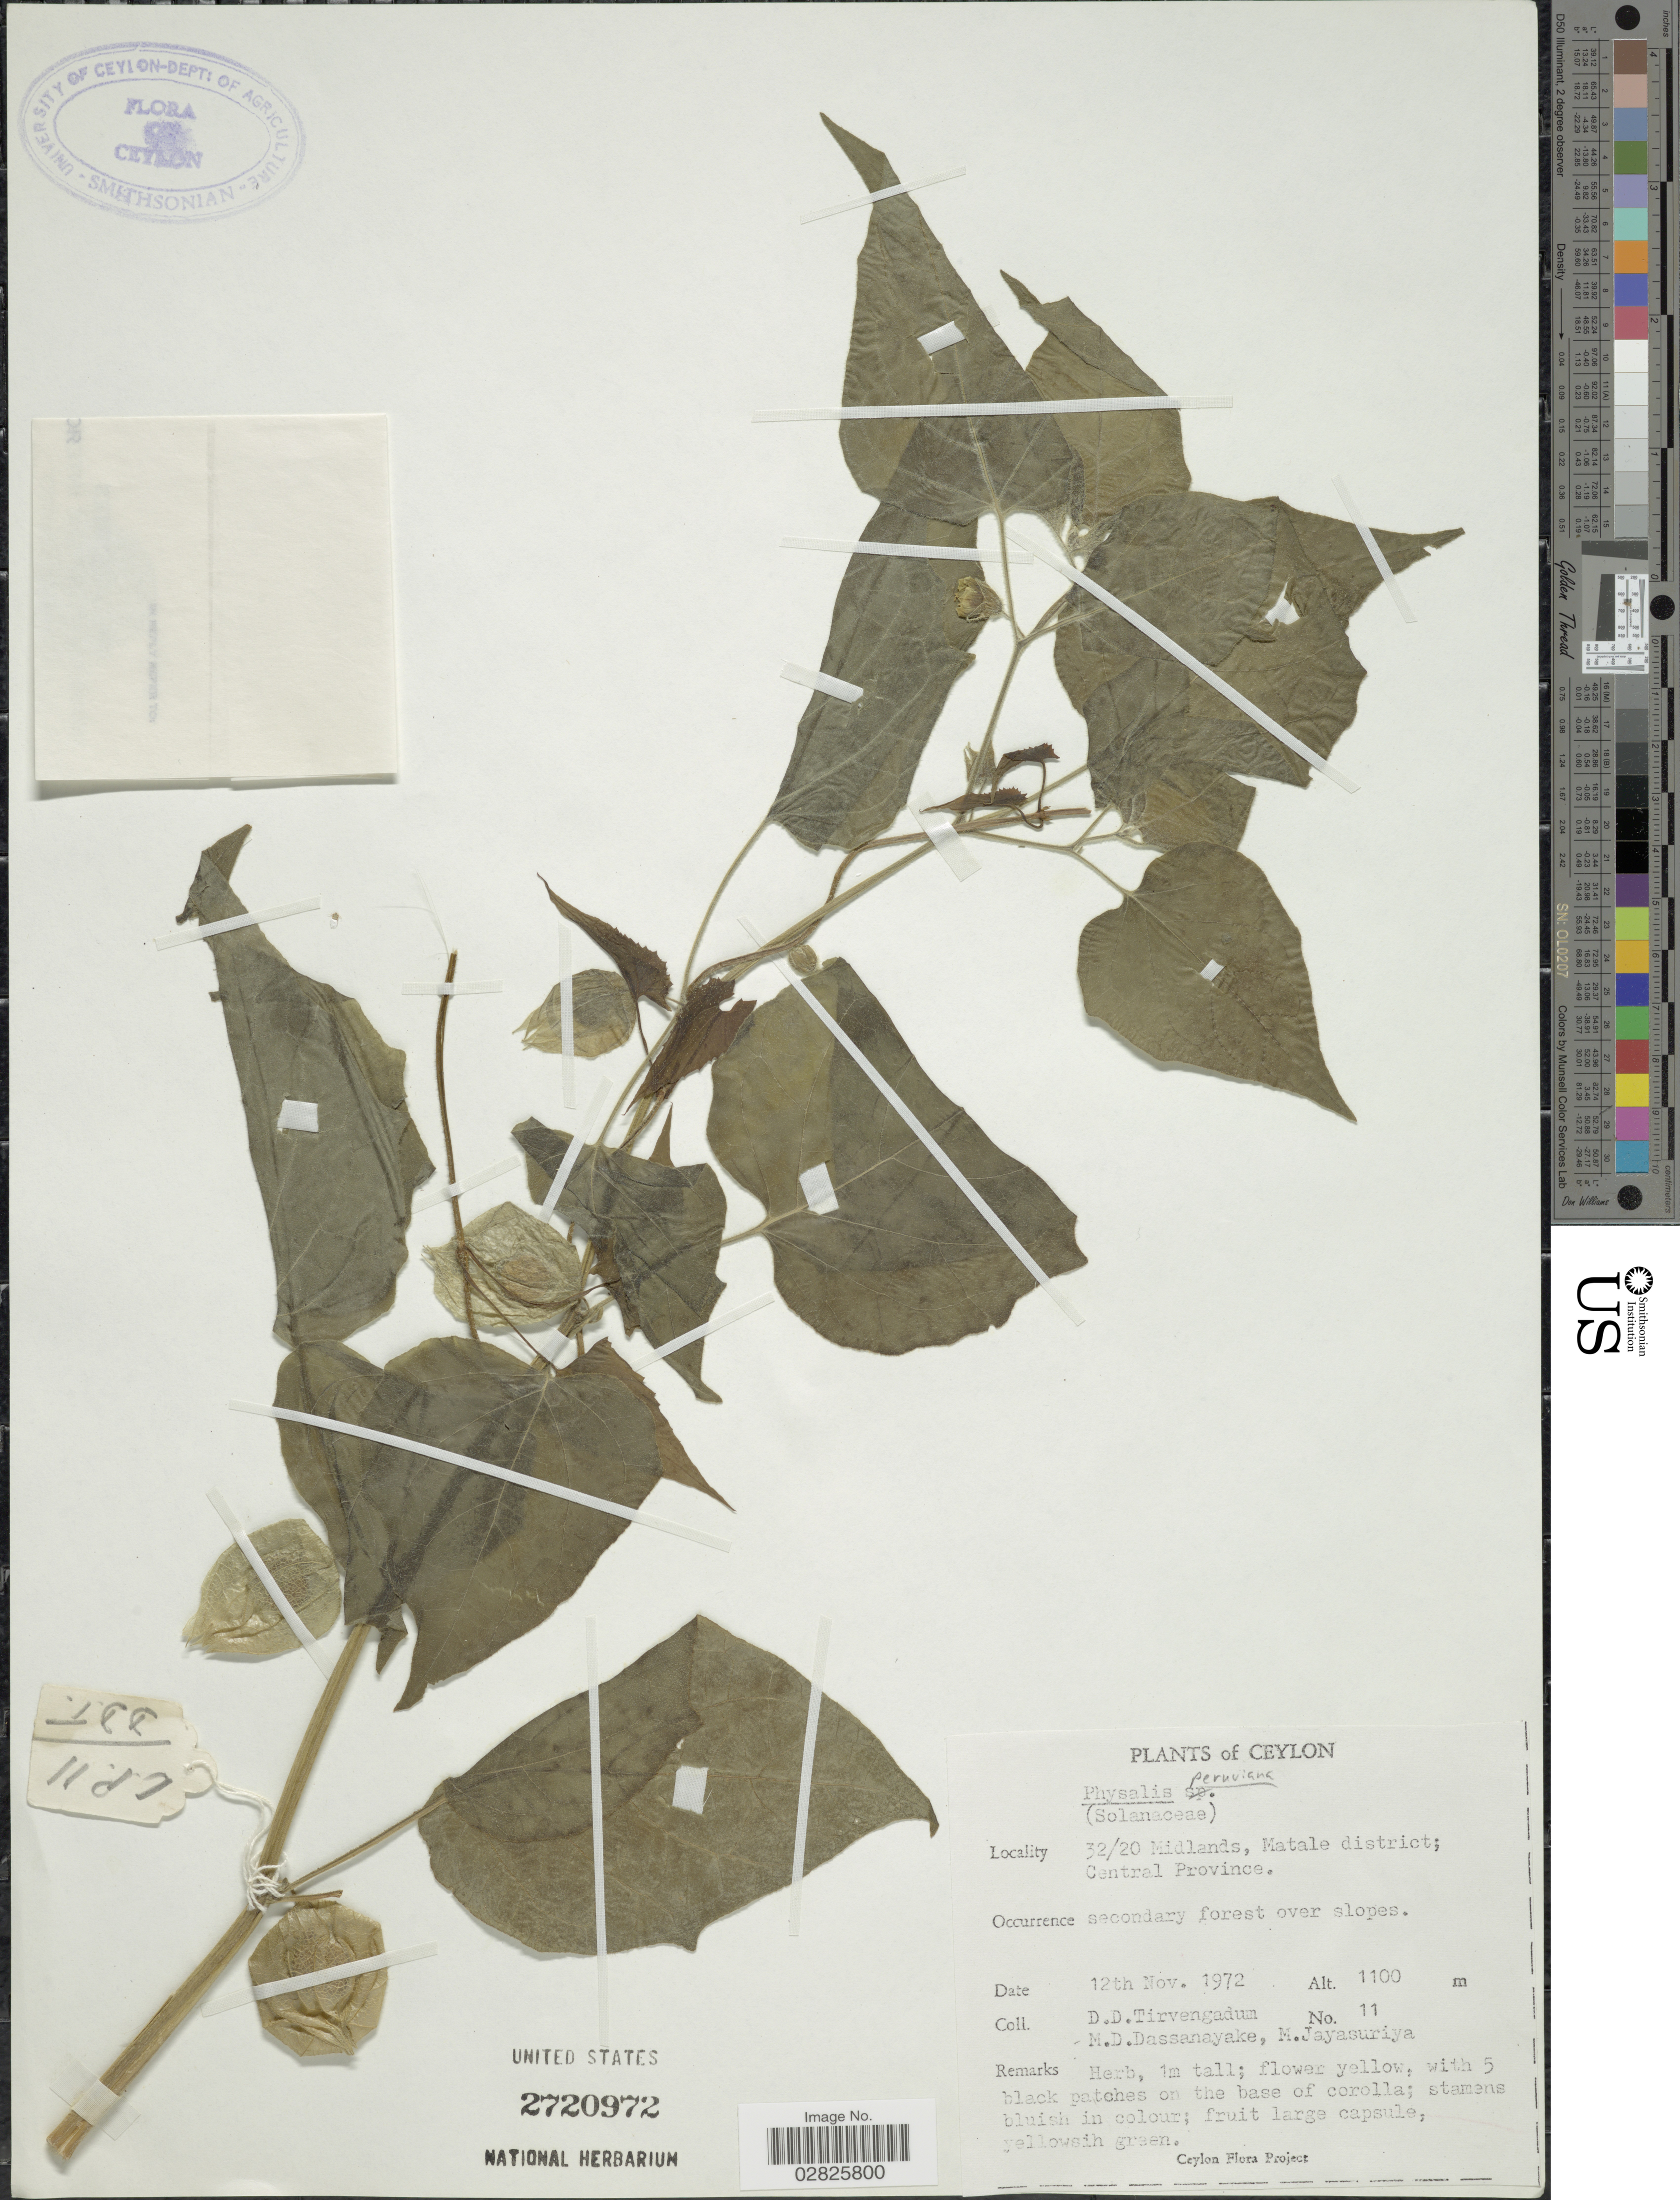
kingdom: Plantae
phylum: Tracheophyta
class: Magnoliopsida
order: Solanales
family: Solanaceae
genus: Physalis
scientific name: Physalis peruviana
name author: L.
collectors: D. Tirvengadum, M. D. Dassanayake & M. Jayasuriya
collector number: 11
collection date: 1972-11-12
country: Sri Lanka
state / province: Central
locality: Ceylon. 32/20 Midlands, Matale district.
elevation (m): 1100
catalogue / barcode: US 2720972